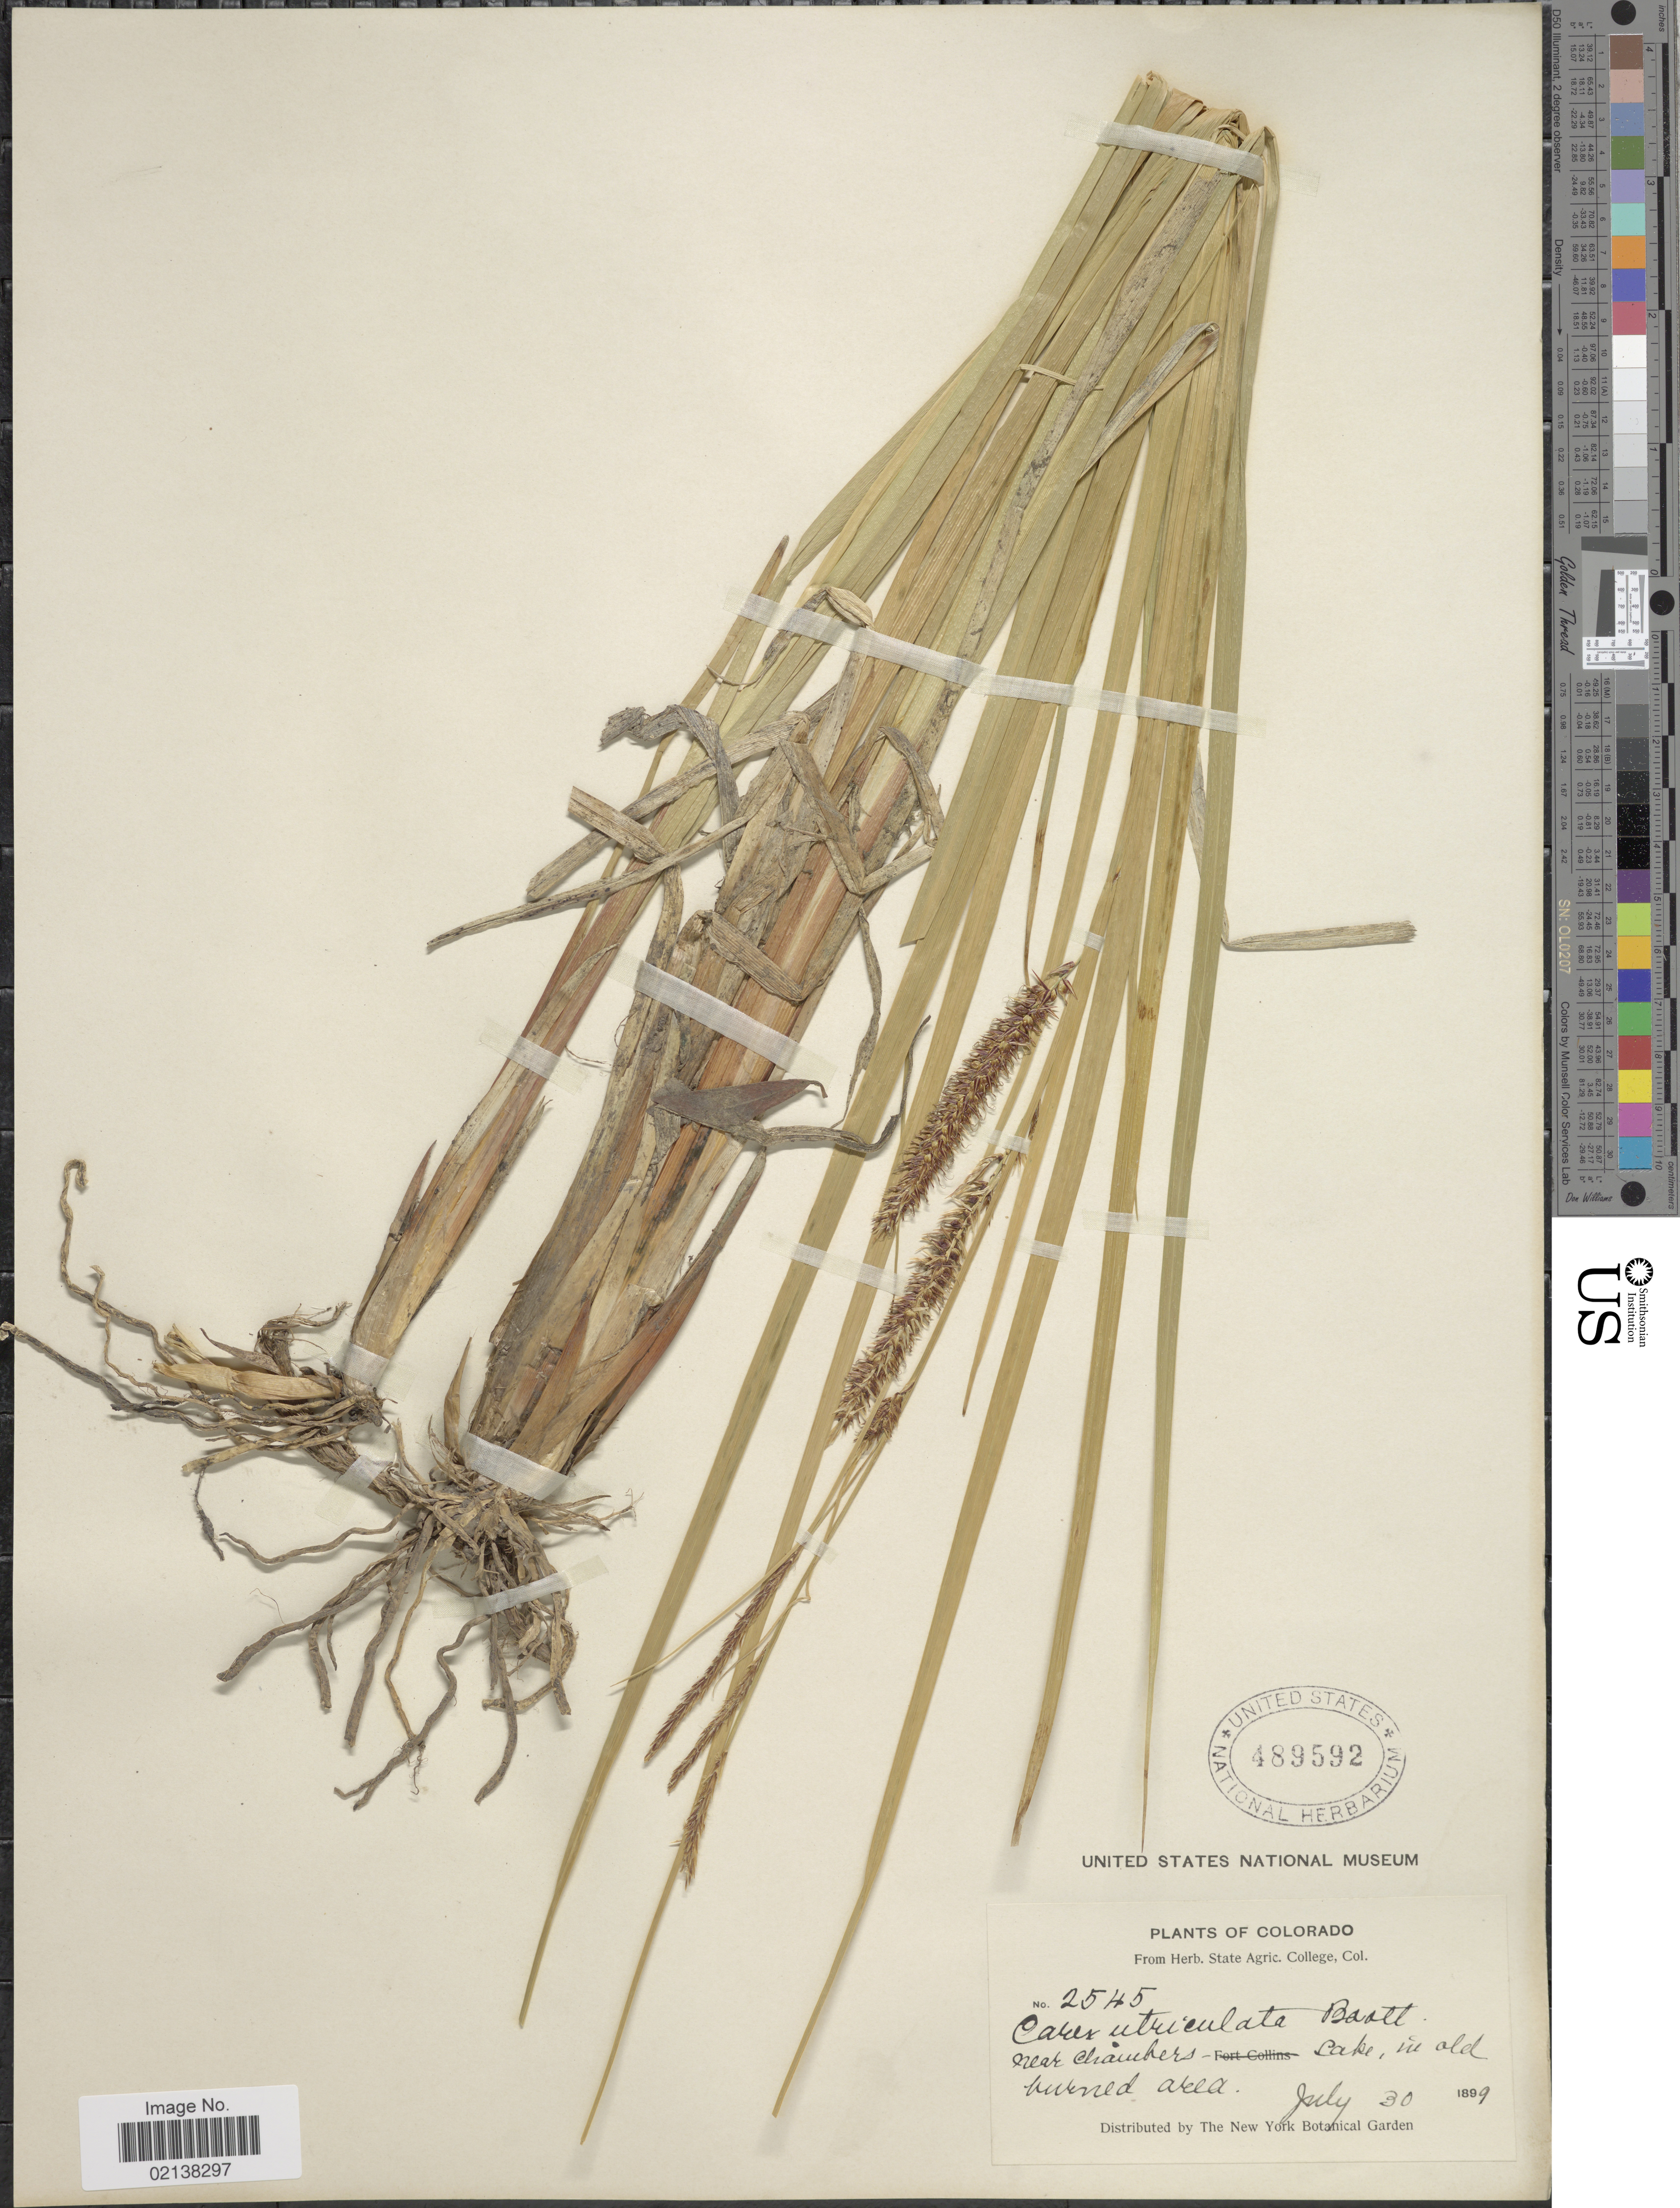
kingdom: Plantae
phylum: Tracheophyta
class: Liliopsida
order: Poales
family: Cyperaceae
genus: Carex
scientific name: Carex utriculata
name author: Boott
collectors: New York Botanical Gardens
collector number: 2545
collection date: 1899-07-30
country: United States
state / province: Colorado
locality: Near chambers- Lake, in old burned area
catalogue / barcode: US 489592